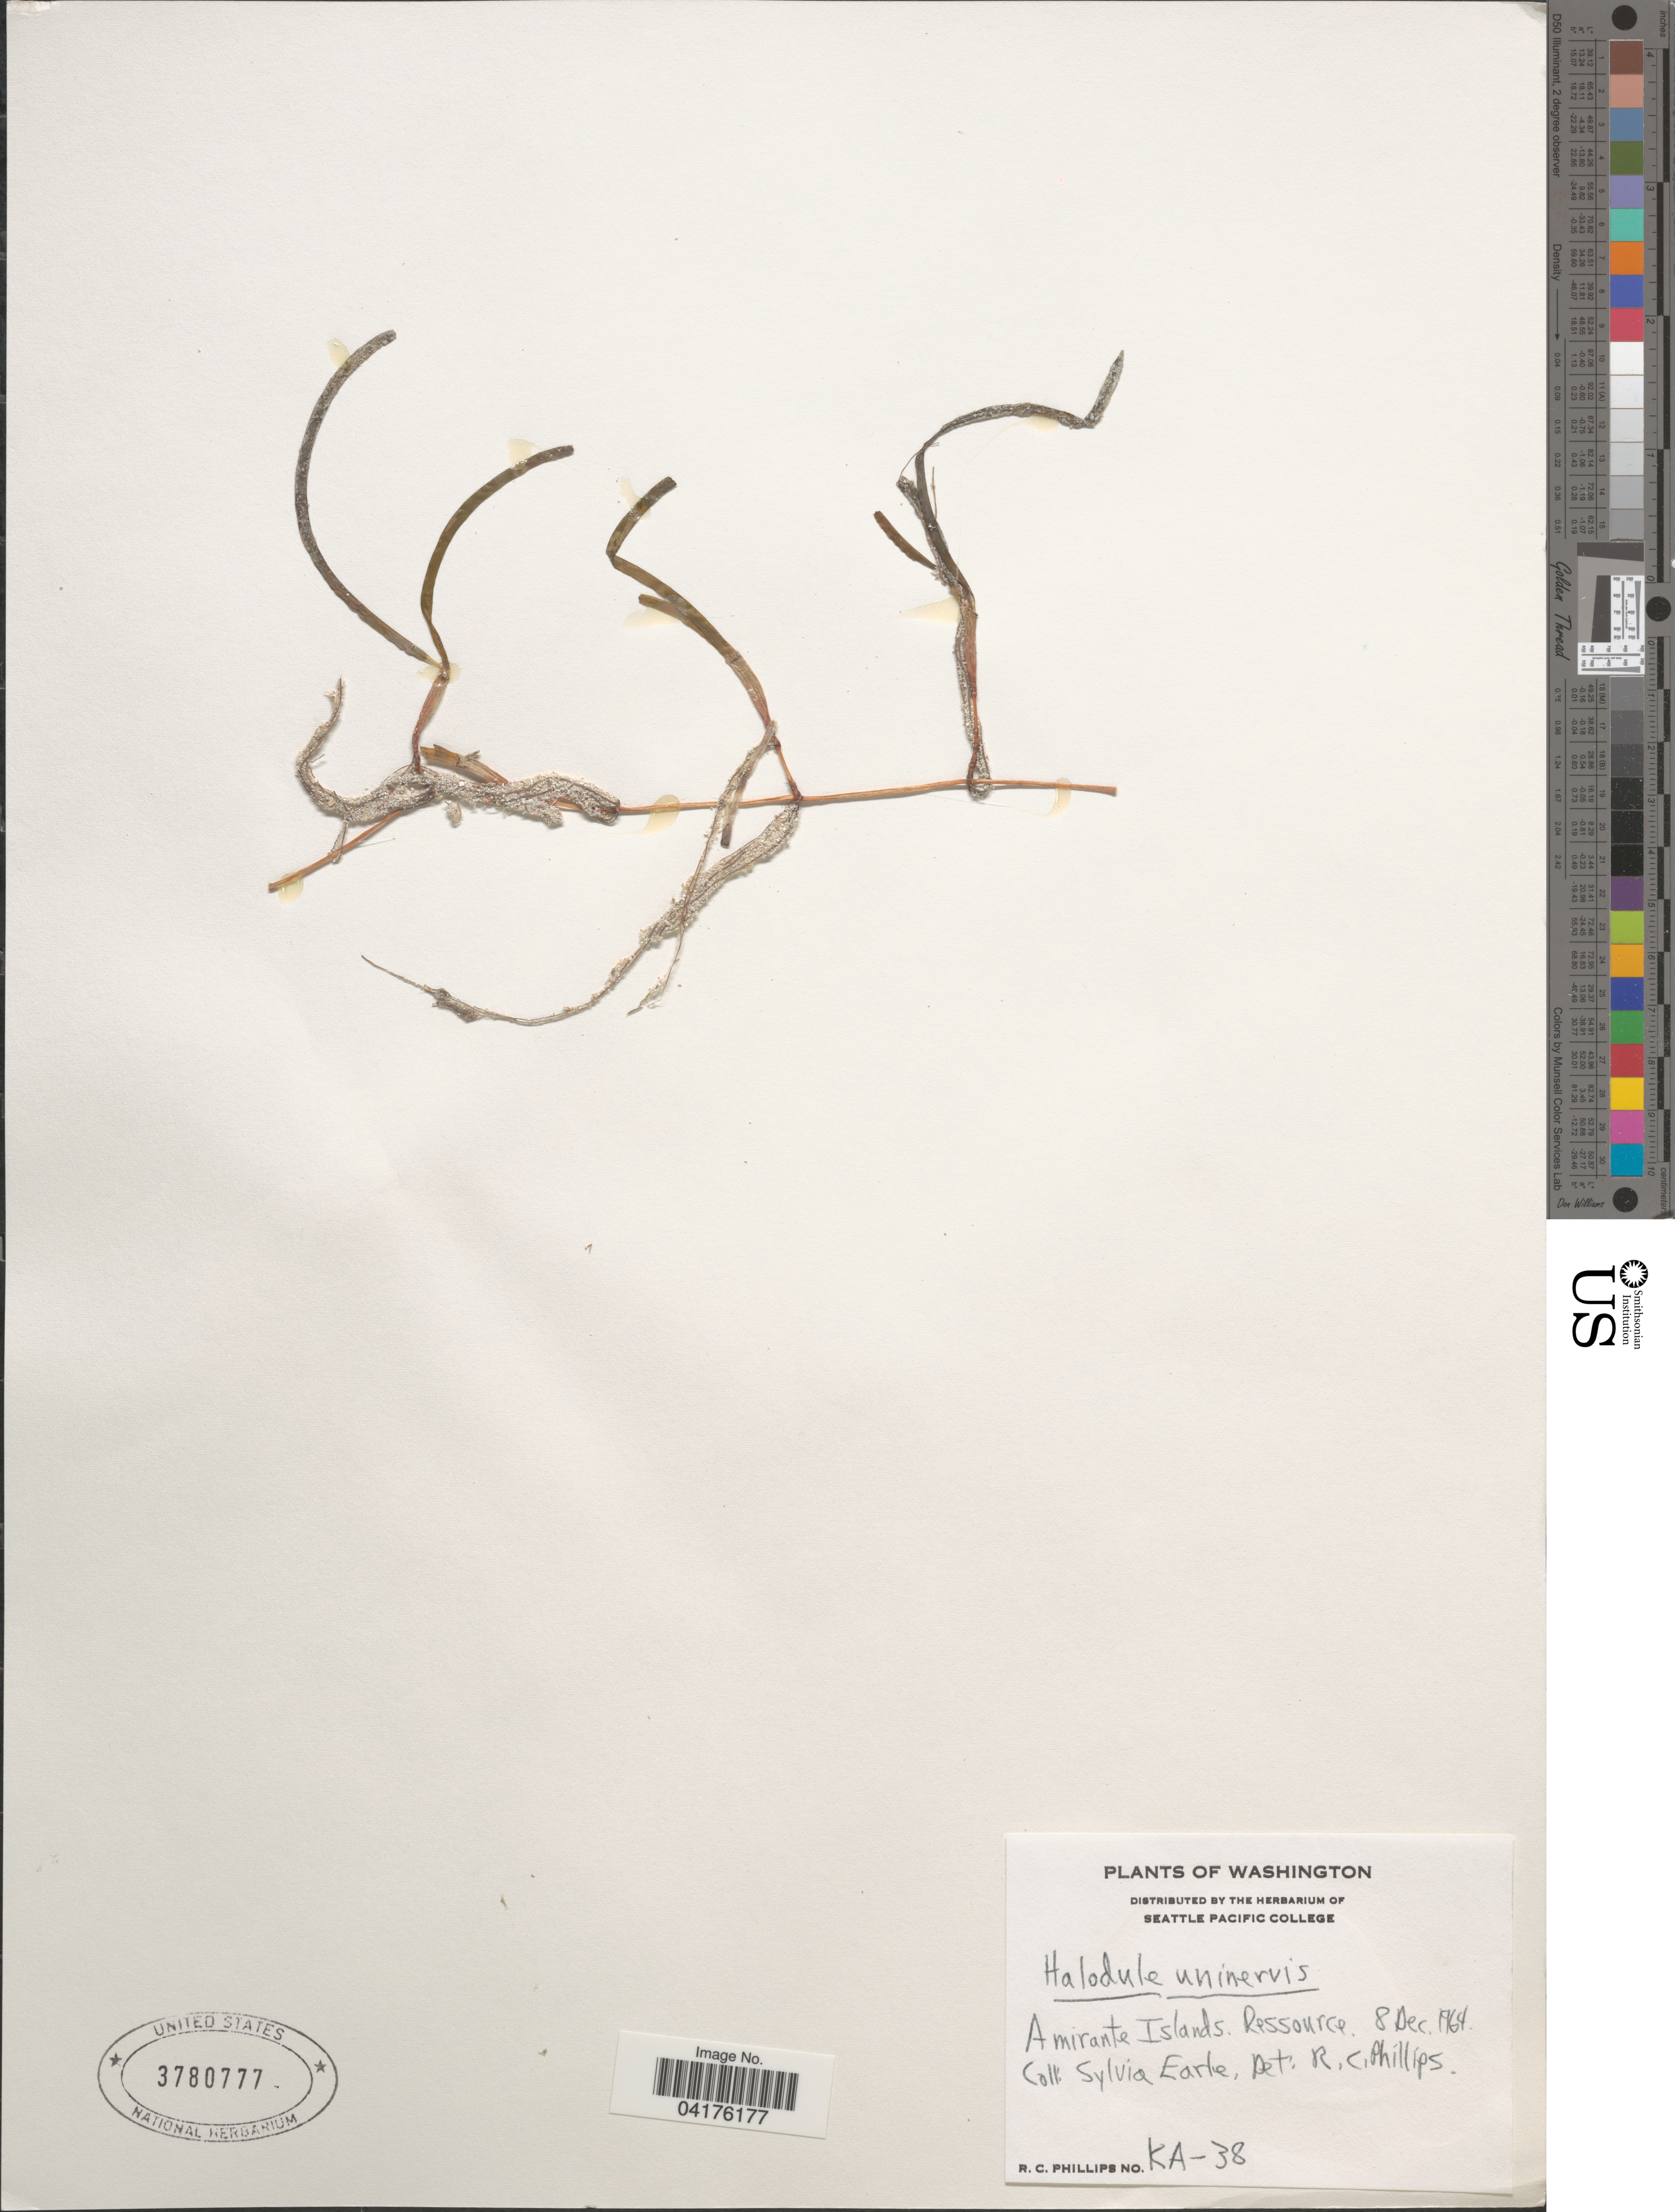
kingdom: Plantae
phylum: Tracheophyta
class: Liliopsida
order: Alismatales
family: Cymodoceaceae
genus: Halodule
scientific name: Halodule uninervis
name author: (Forssk.) Asch.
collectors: S. A. Earle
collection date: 1964-12-08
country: Seychelles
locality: Amirante Islands Ressource.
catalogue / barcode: US 3780777